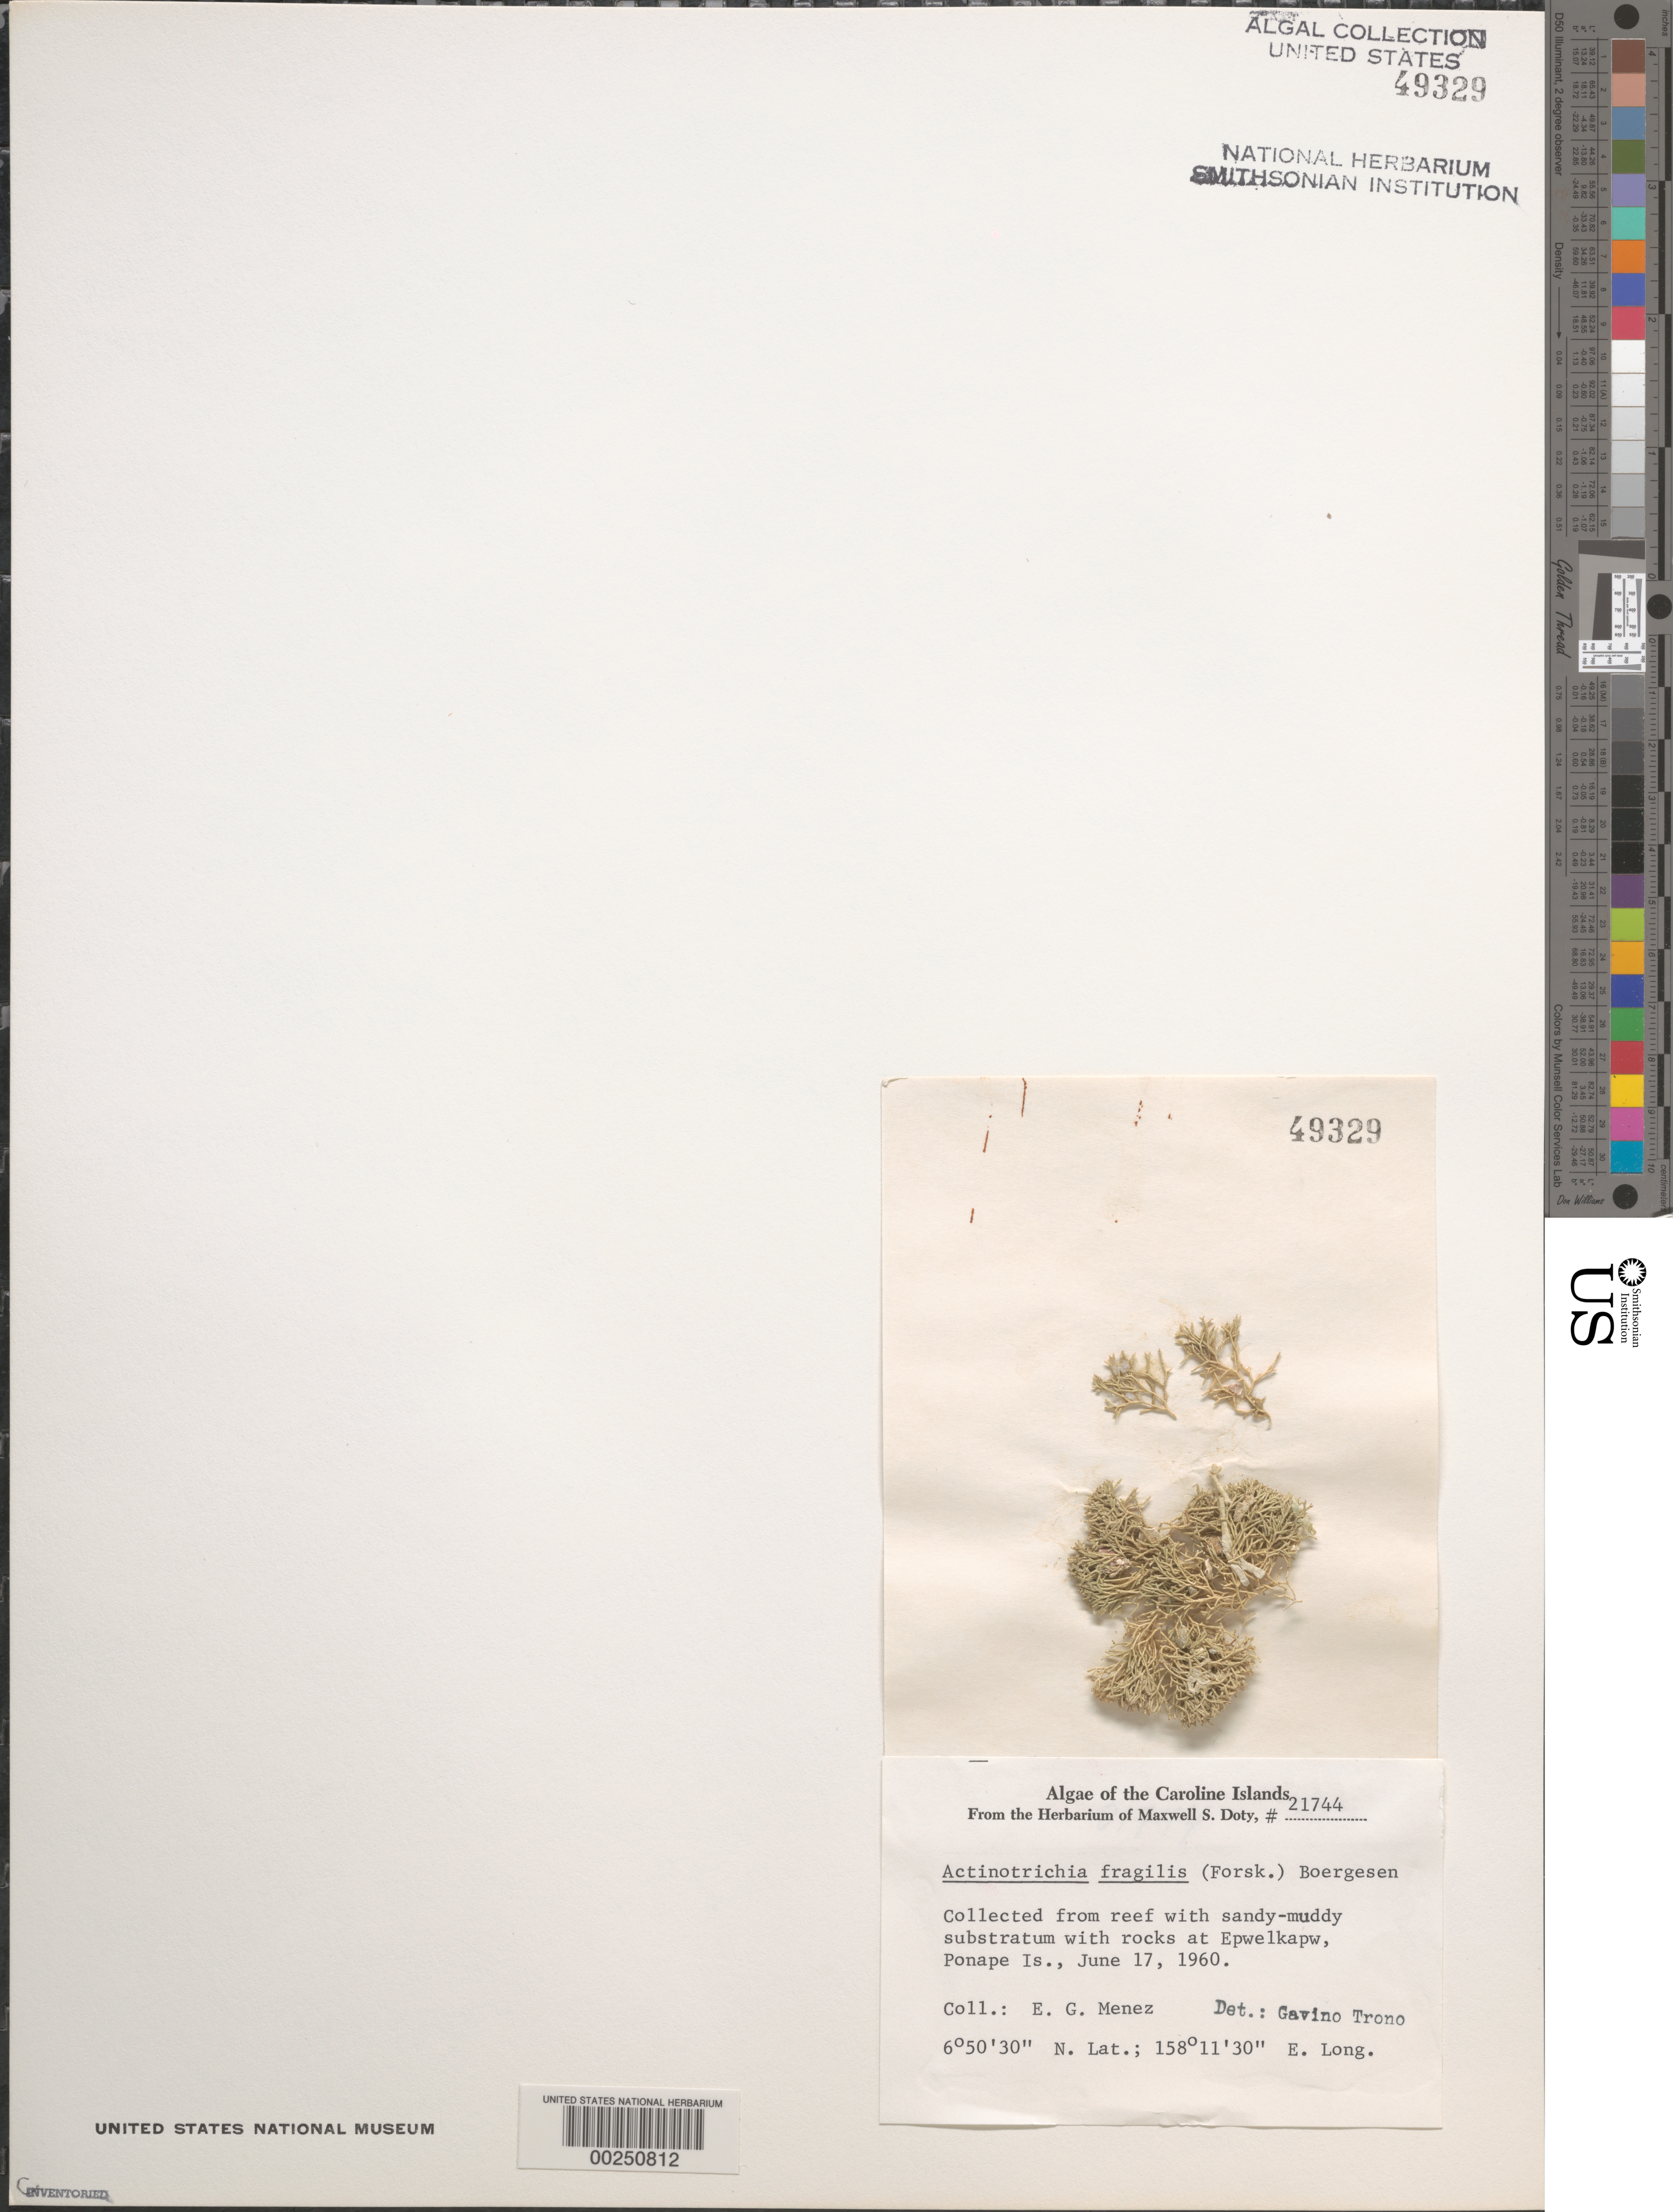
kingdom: Plantae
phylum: Rhodophyta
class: Florideophyceae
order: Nemaliales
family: Galaxauraceae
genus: Actinotrichia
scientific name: Actinotrichia fragilis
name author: (Forssk.) Børgesen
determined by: Trono, Gavino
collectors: Meñez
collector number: MSD 21744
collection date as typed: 17 Jun 1960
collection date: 1960-06-17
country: Micronesia, Federated States of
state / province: Pohnpei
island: Pohnpei [Ponape] Islands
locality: Epwelkapw Islet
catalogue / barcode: US 49329